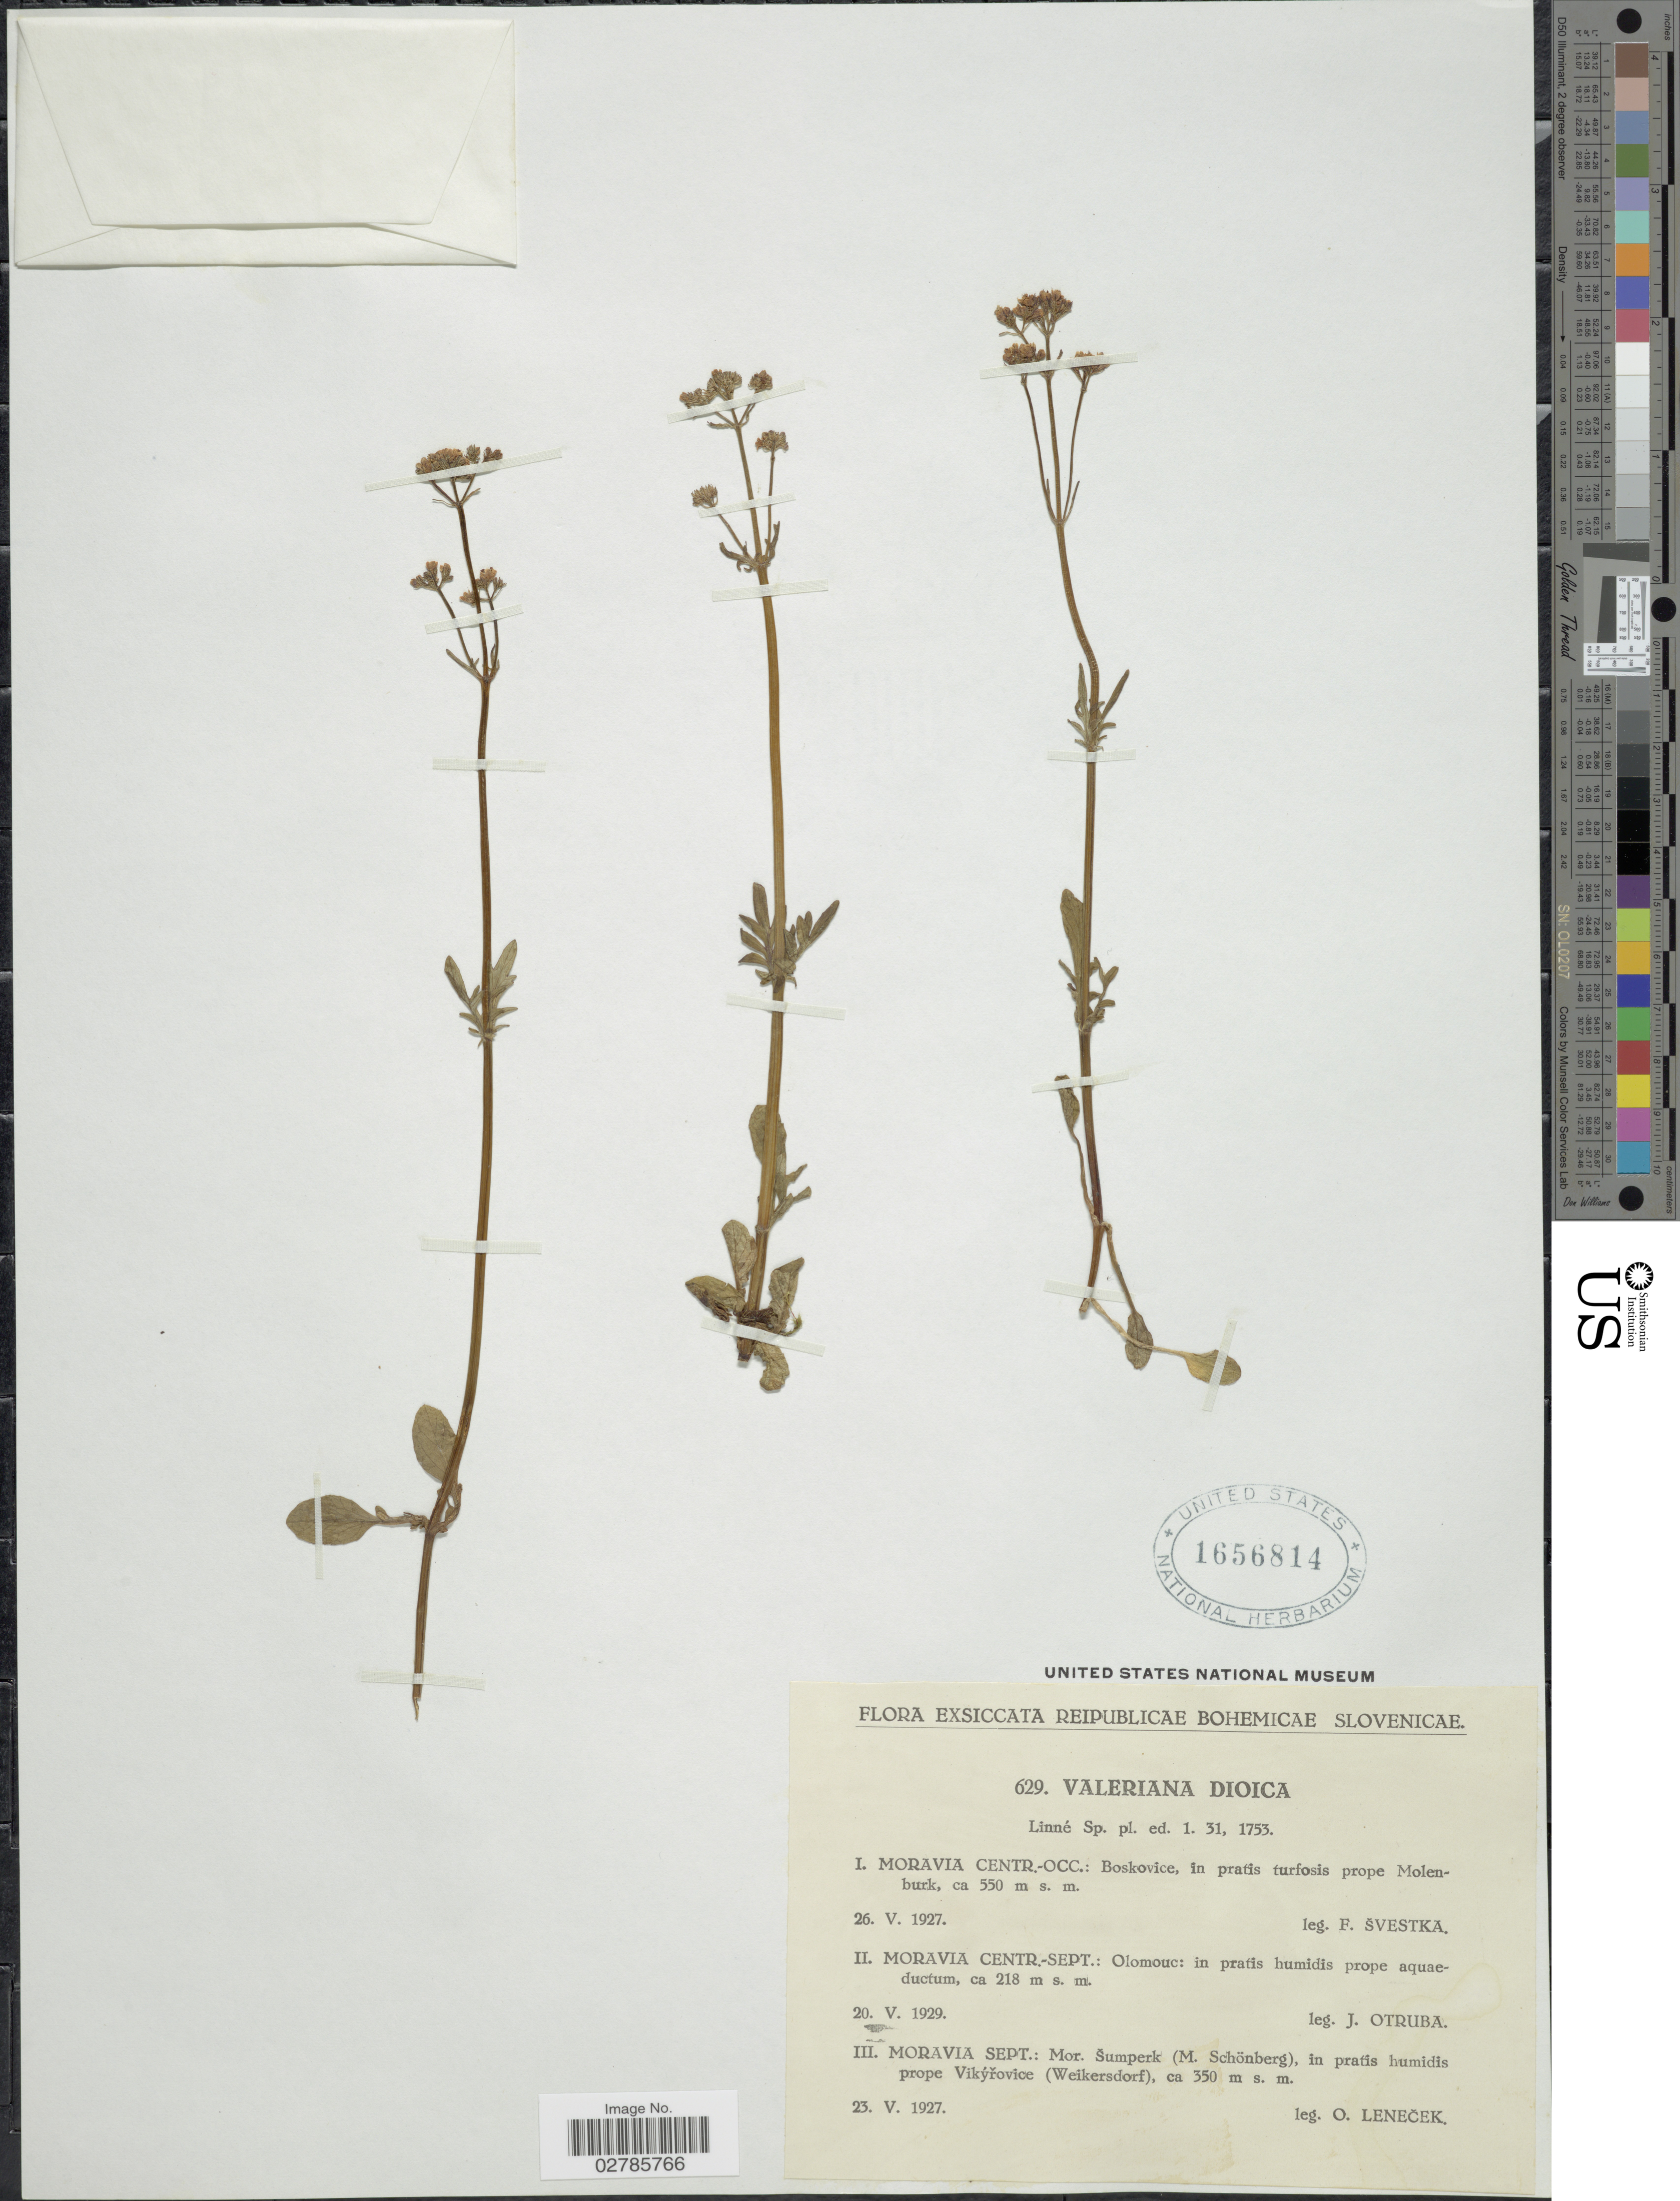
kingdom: Plantae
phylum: Tracheophyta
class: Magnoliopsida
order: Dipsacales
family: Caprifoliaceae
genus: Valeriana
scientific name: Valeriana dioica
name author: L.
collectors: J. Otruba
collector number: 629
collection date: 1929-05-20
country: Czechia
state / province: Olomouc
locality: Moravia Centr.-Sept.: Olomouc: in pratis humidis prope aquaeductum.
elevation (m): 218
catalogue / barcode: US 1656814